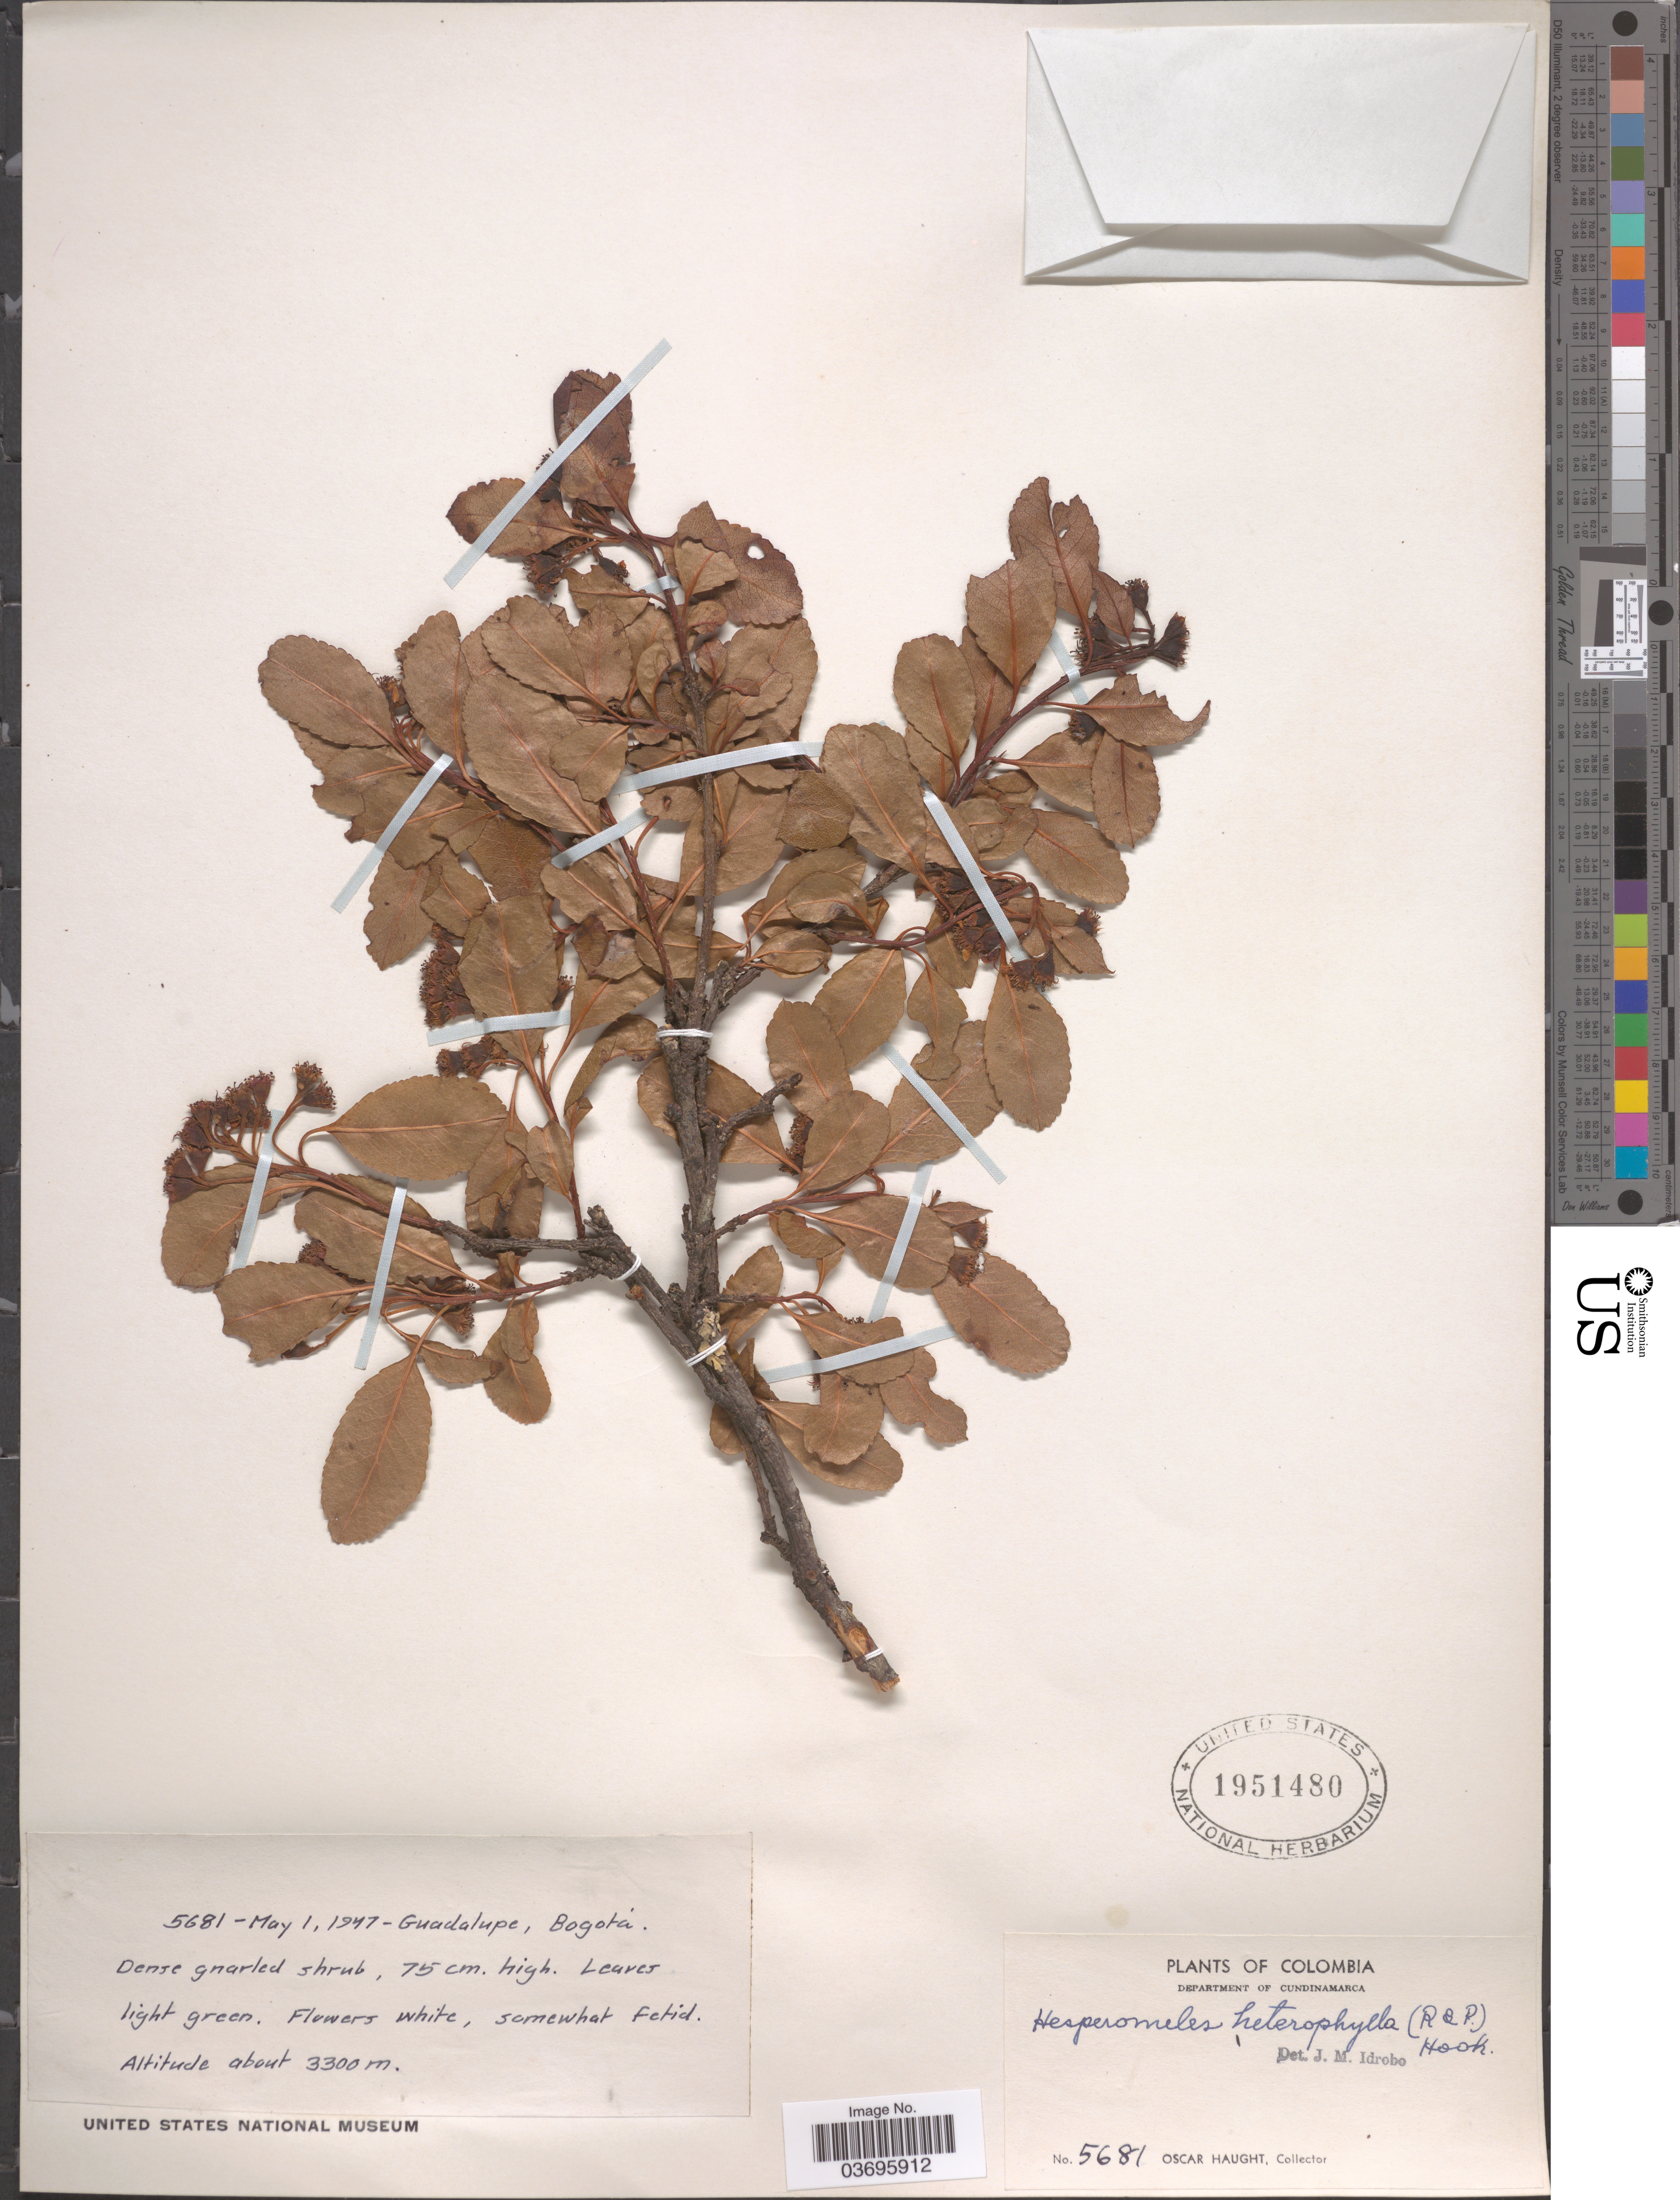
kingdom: Plantae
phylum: Tracheophyta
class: Magnoliopsida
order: Rosales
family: Rosaceae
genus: Hesperomeles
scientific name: Hesperomeles heterophylla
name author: (Ruiz & Pav.) Hook.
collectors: O. Haught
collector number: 5681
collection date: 1947-05-01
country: Colombia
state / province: Cundinamarca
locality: Department of Cundinamarca. Guadalupe, Bogotá.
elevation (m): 3300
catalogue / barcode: US 1951480